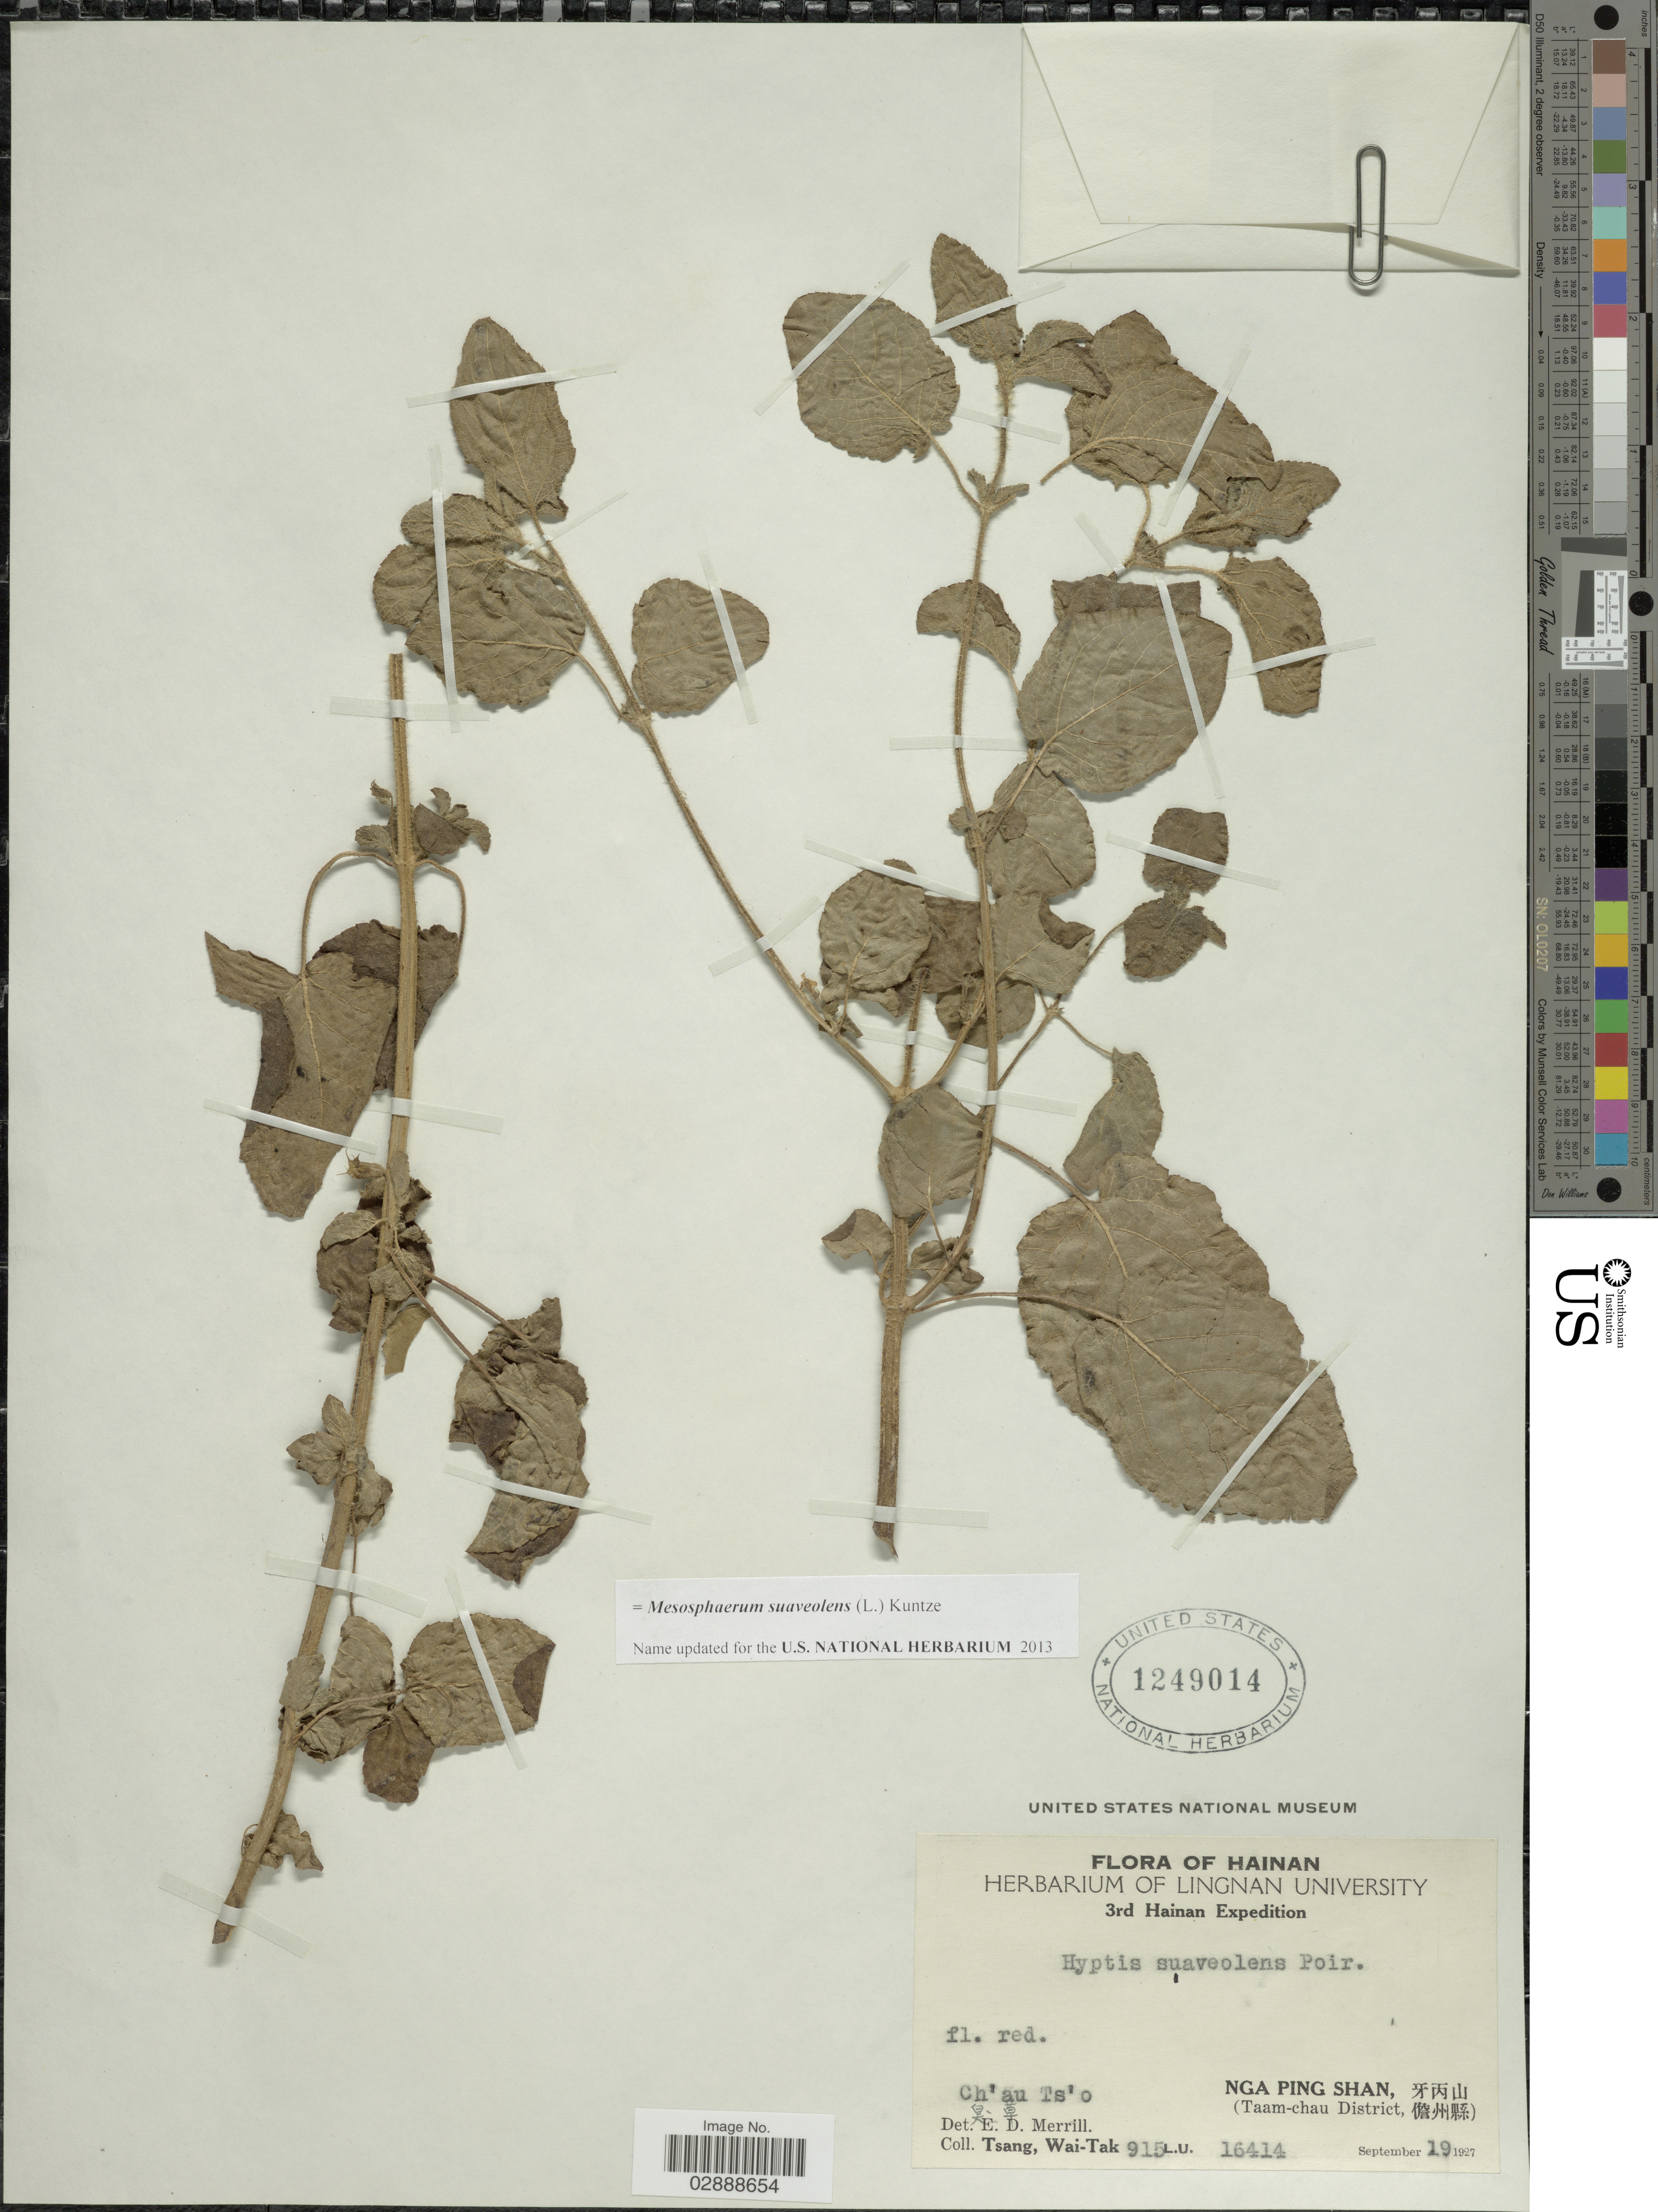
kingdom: Plantae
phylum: Tracheophyta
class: Magnoliopsida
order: Lamiales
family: Lamiaceae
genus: Mesosphaerum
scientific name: Mesosphaerum suaveolens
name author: (L.) Kuntze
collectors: W. T. Tsang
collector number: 915L.U.16414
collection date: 1927-09-19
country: China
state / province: Hainan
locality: Ch'au Ts'o, Nga Ping Shan, (Taam-chau District).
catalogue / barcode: US 1249014